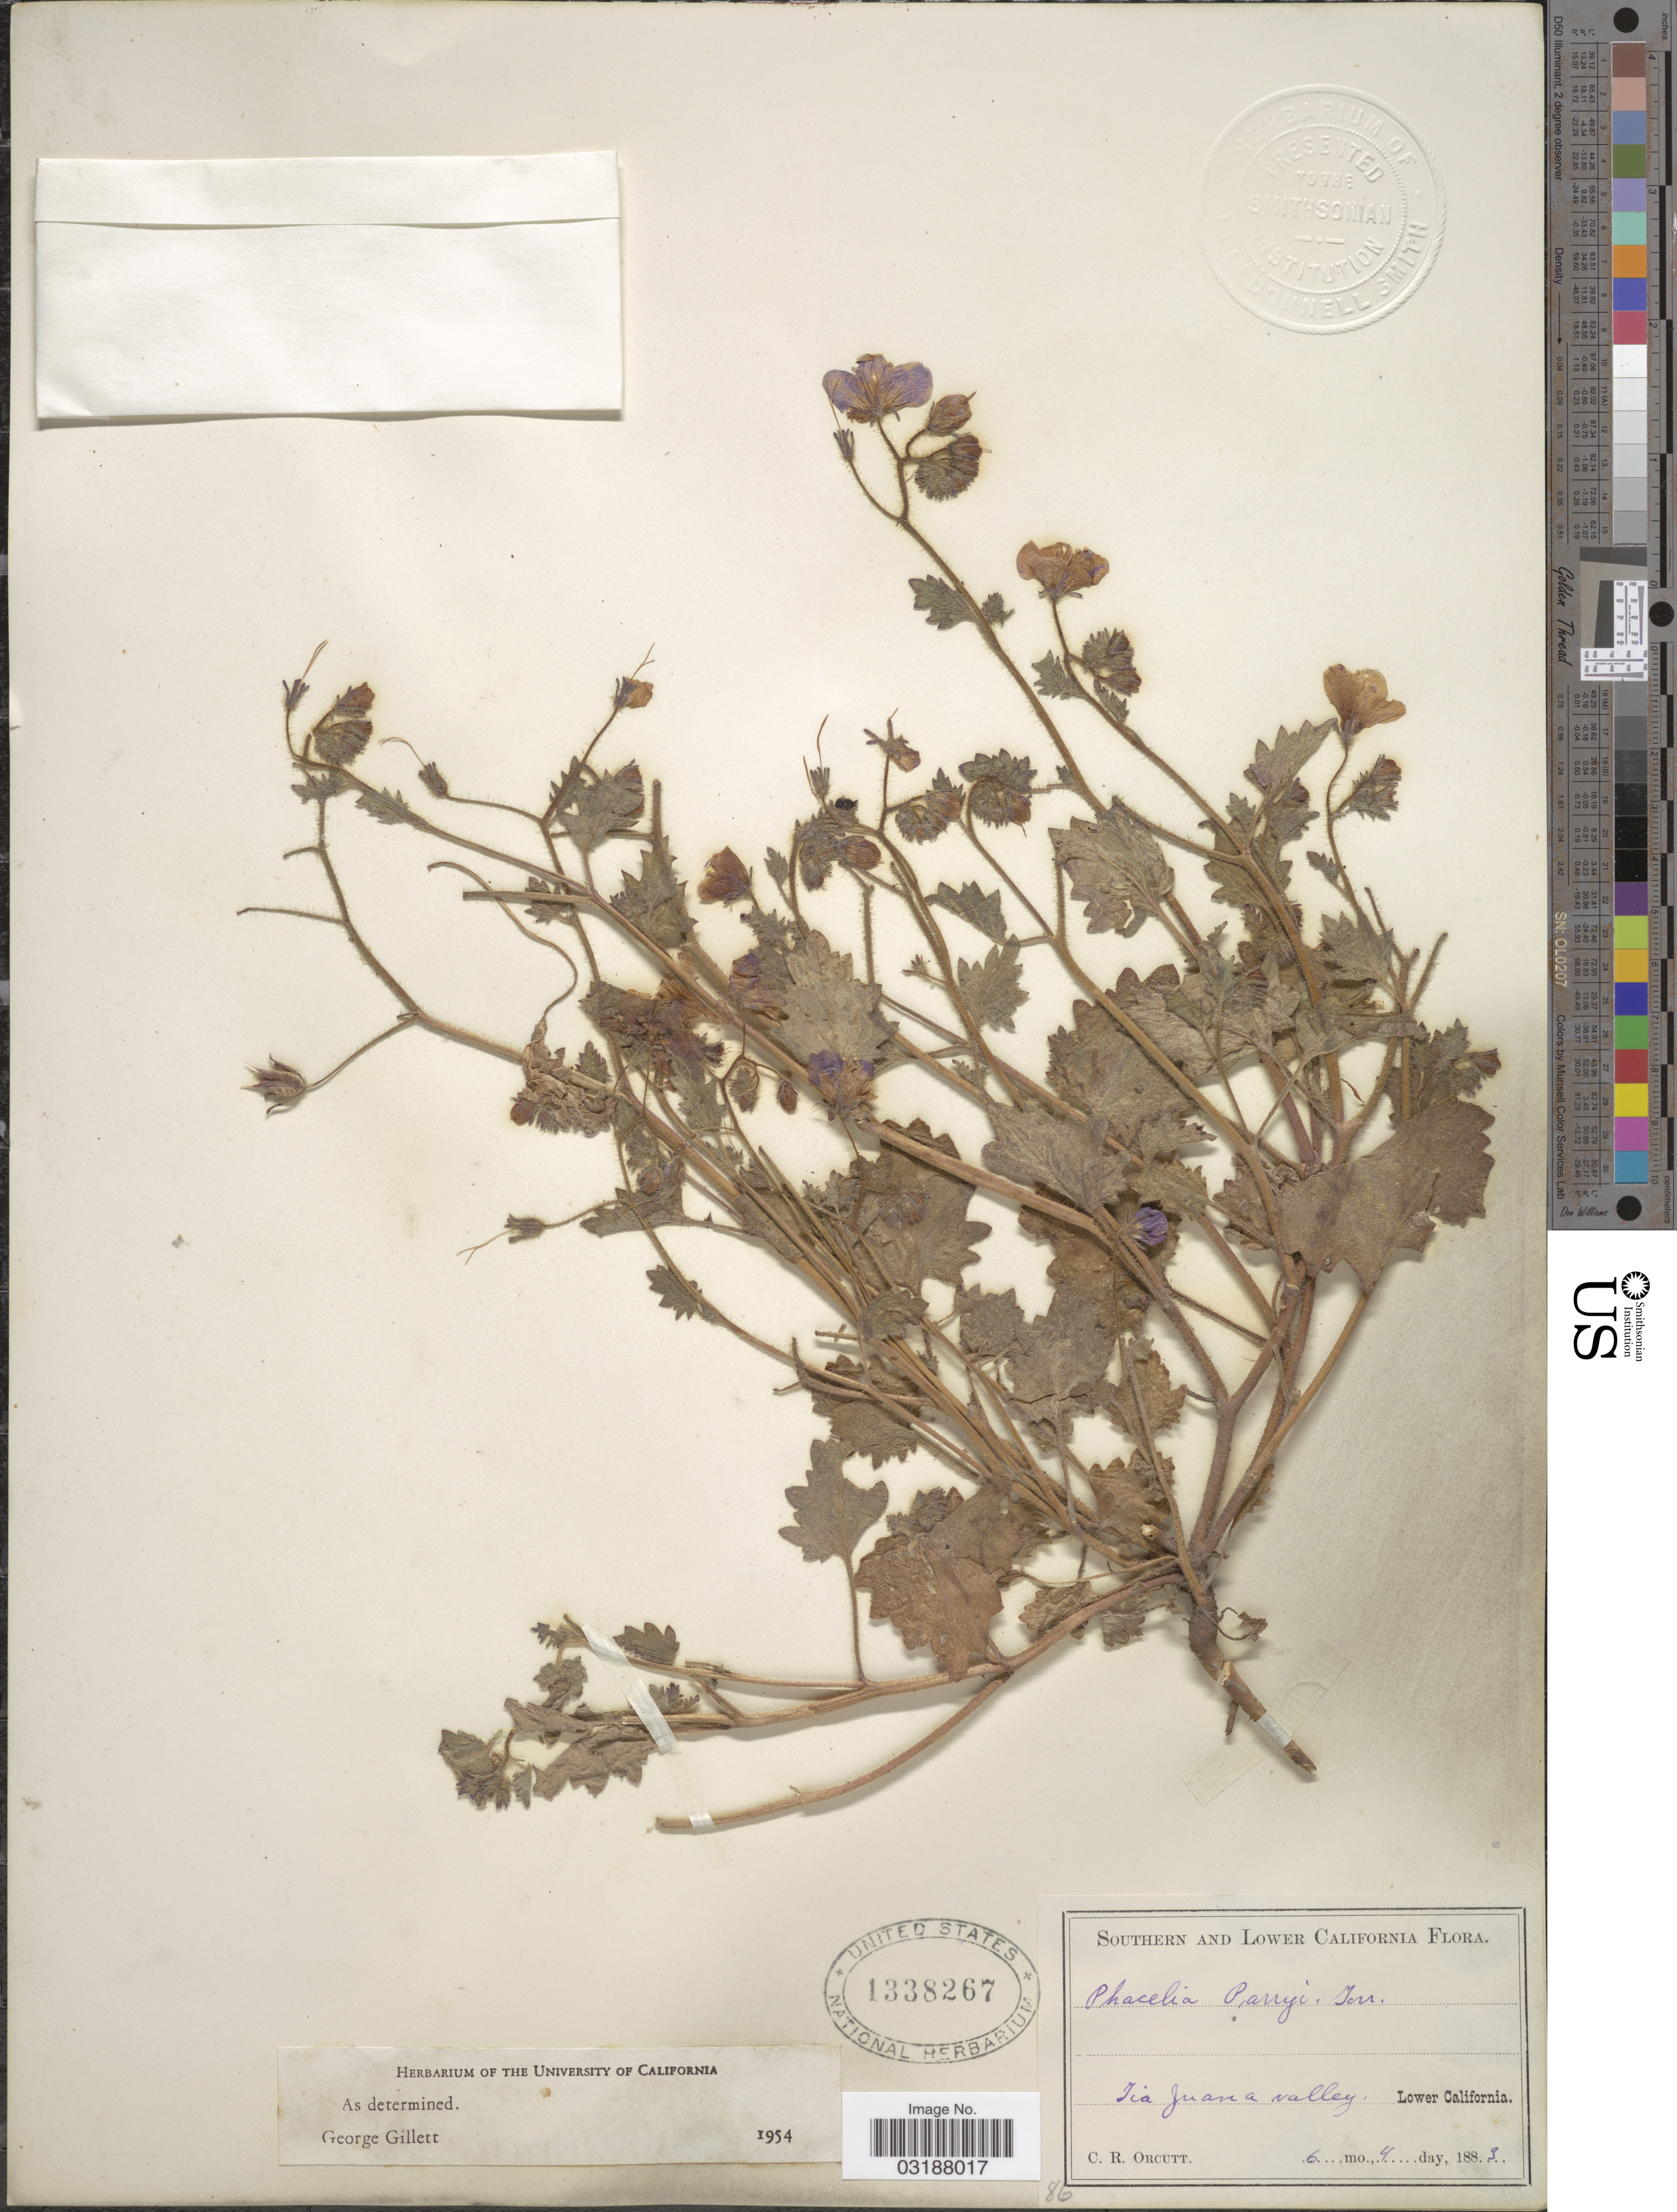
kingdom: Plantae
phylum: Tracheophyta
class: Magnoliopsida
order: Boraginales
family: Hydrophyllaceae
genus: Phacelia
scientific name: Phacelia parryi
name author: Torr. in Emory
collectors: C. R. Orcutt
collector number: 86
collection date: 1883-06-04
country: Mexico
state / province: Baja California Norte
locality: Tia Juana valley, Lower California.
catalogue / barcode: US 1338267